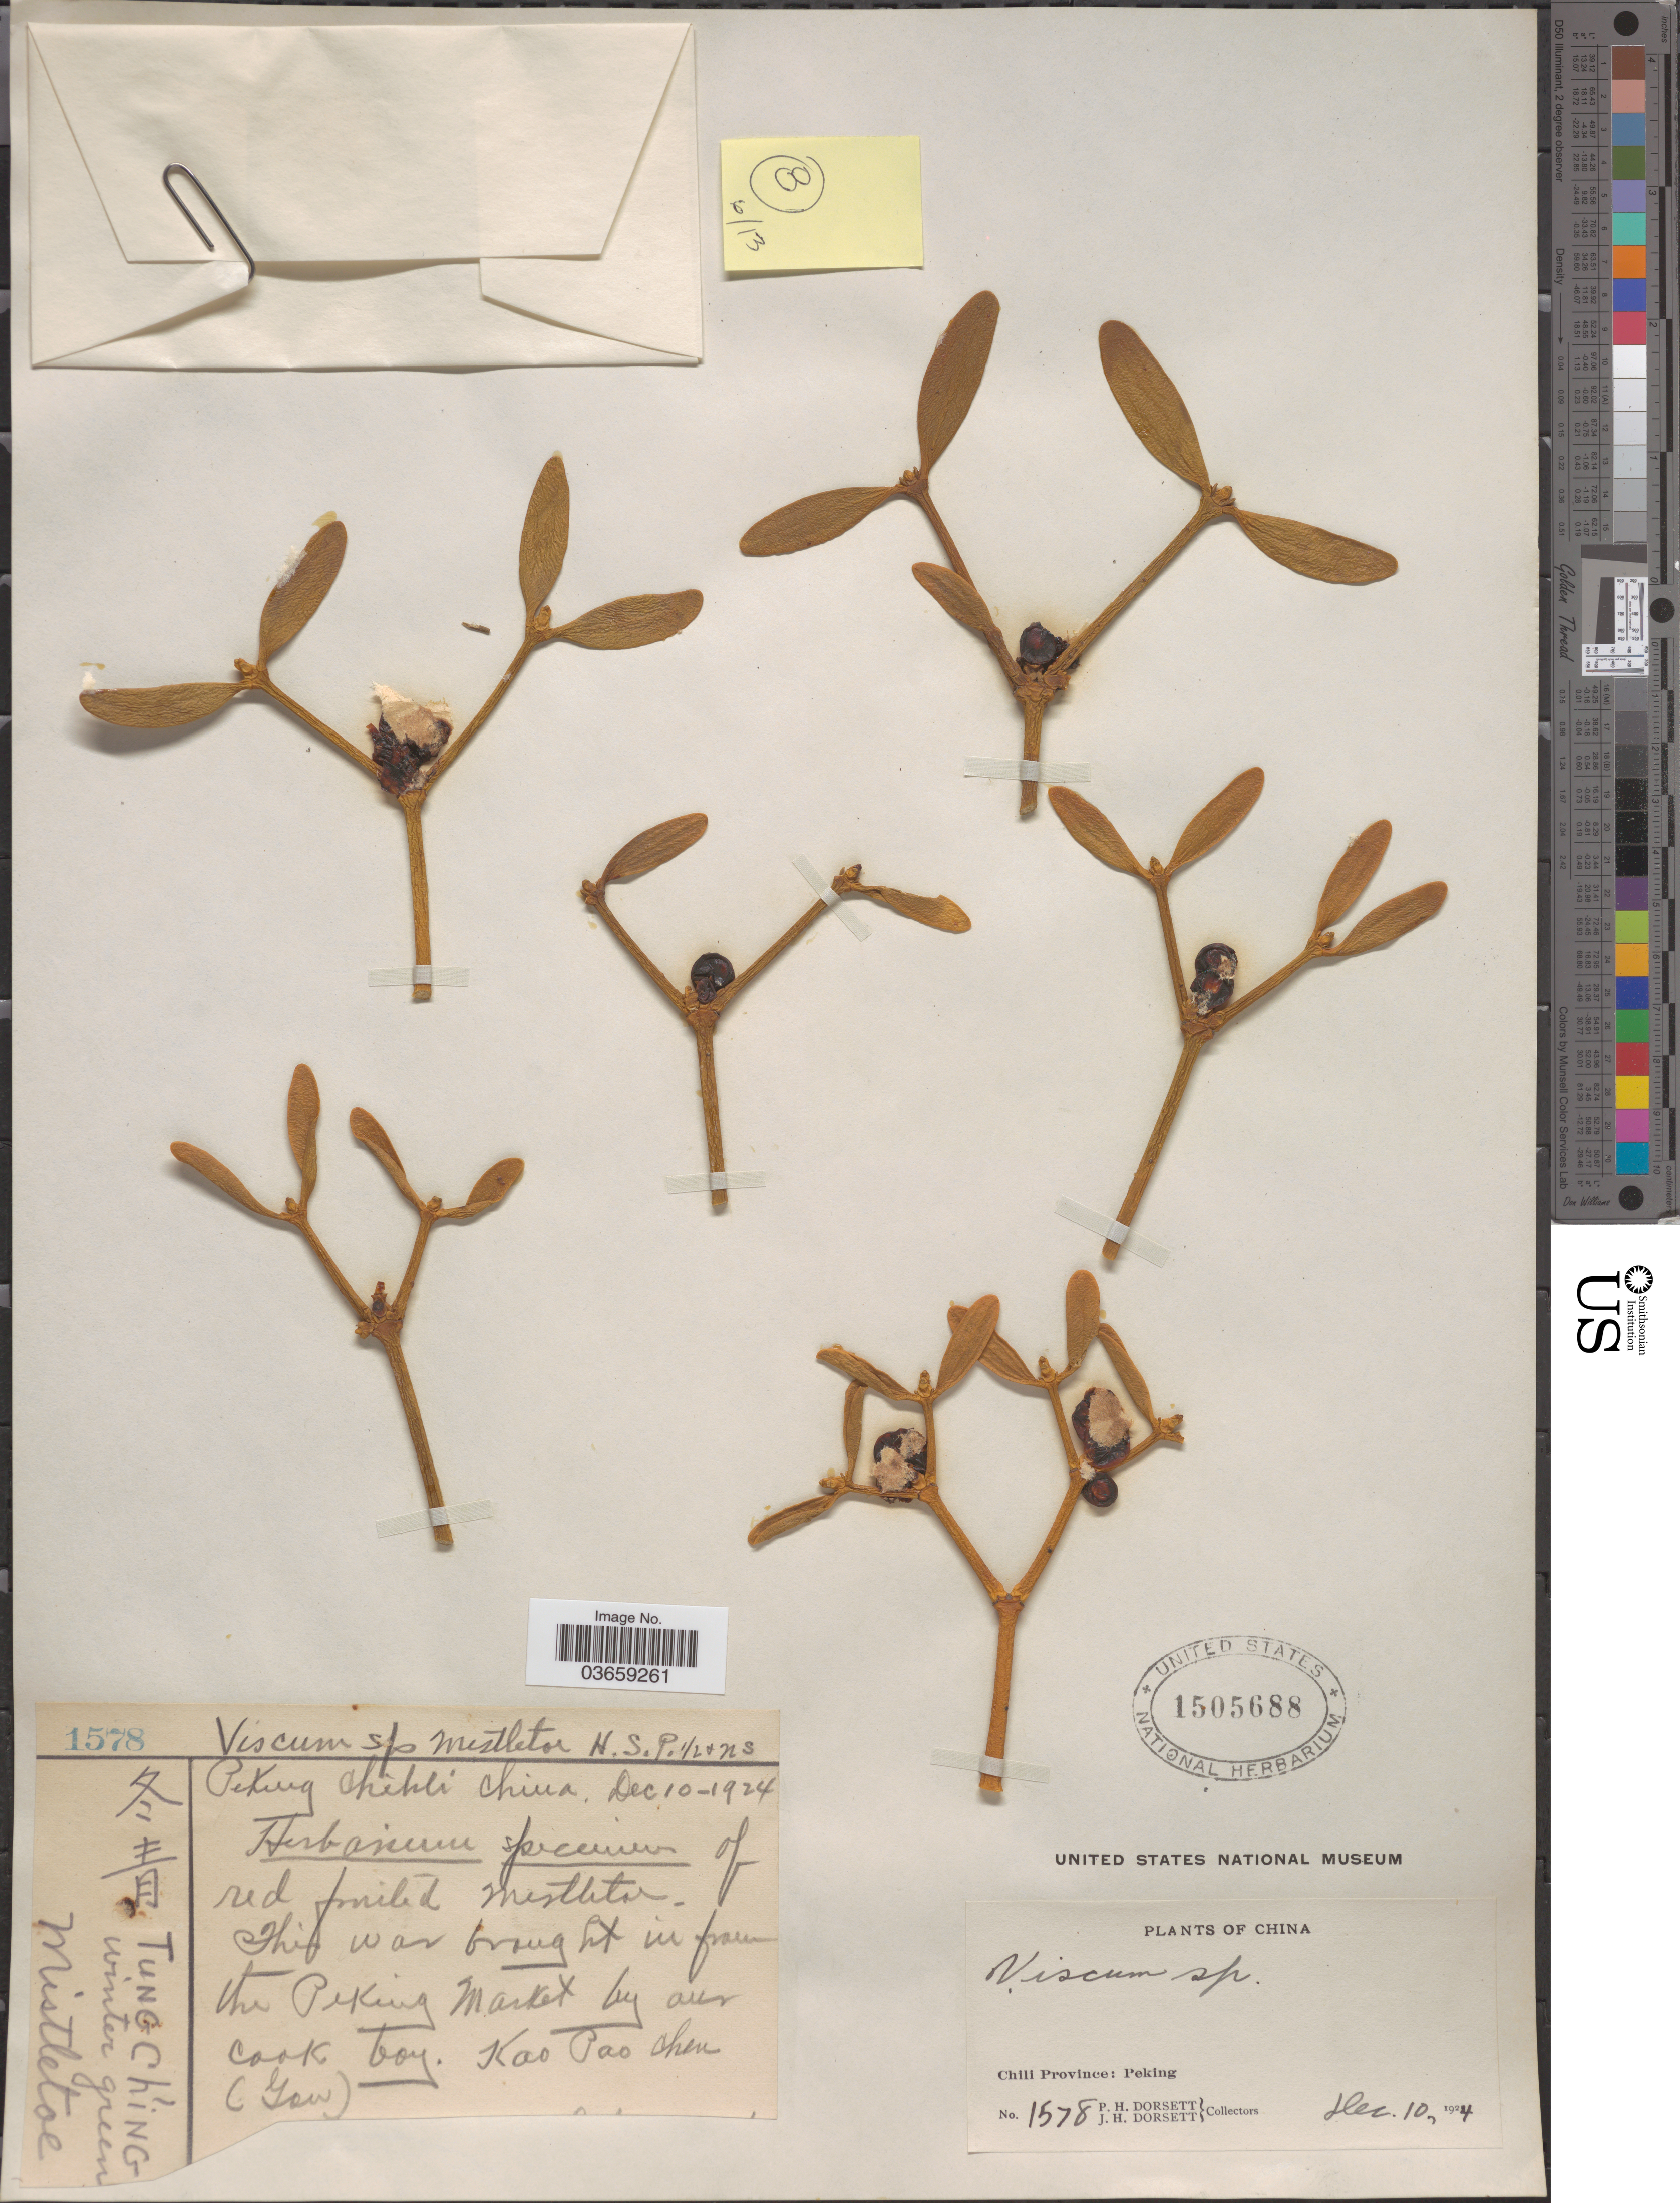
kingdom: Plantae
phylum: Tracheophyta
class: Magnoliopsida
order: Santalales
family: Viscaceae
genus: Viscum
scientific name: Viscum sp.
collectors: P. H. Dorsett & J. Dorsett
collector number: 1578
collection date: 1924-12-10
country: China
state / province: Beijing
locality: Chili Province.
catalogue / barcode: US 1505688